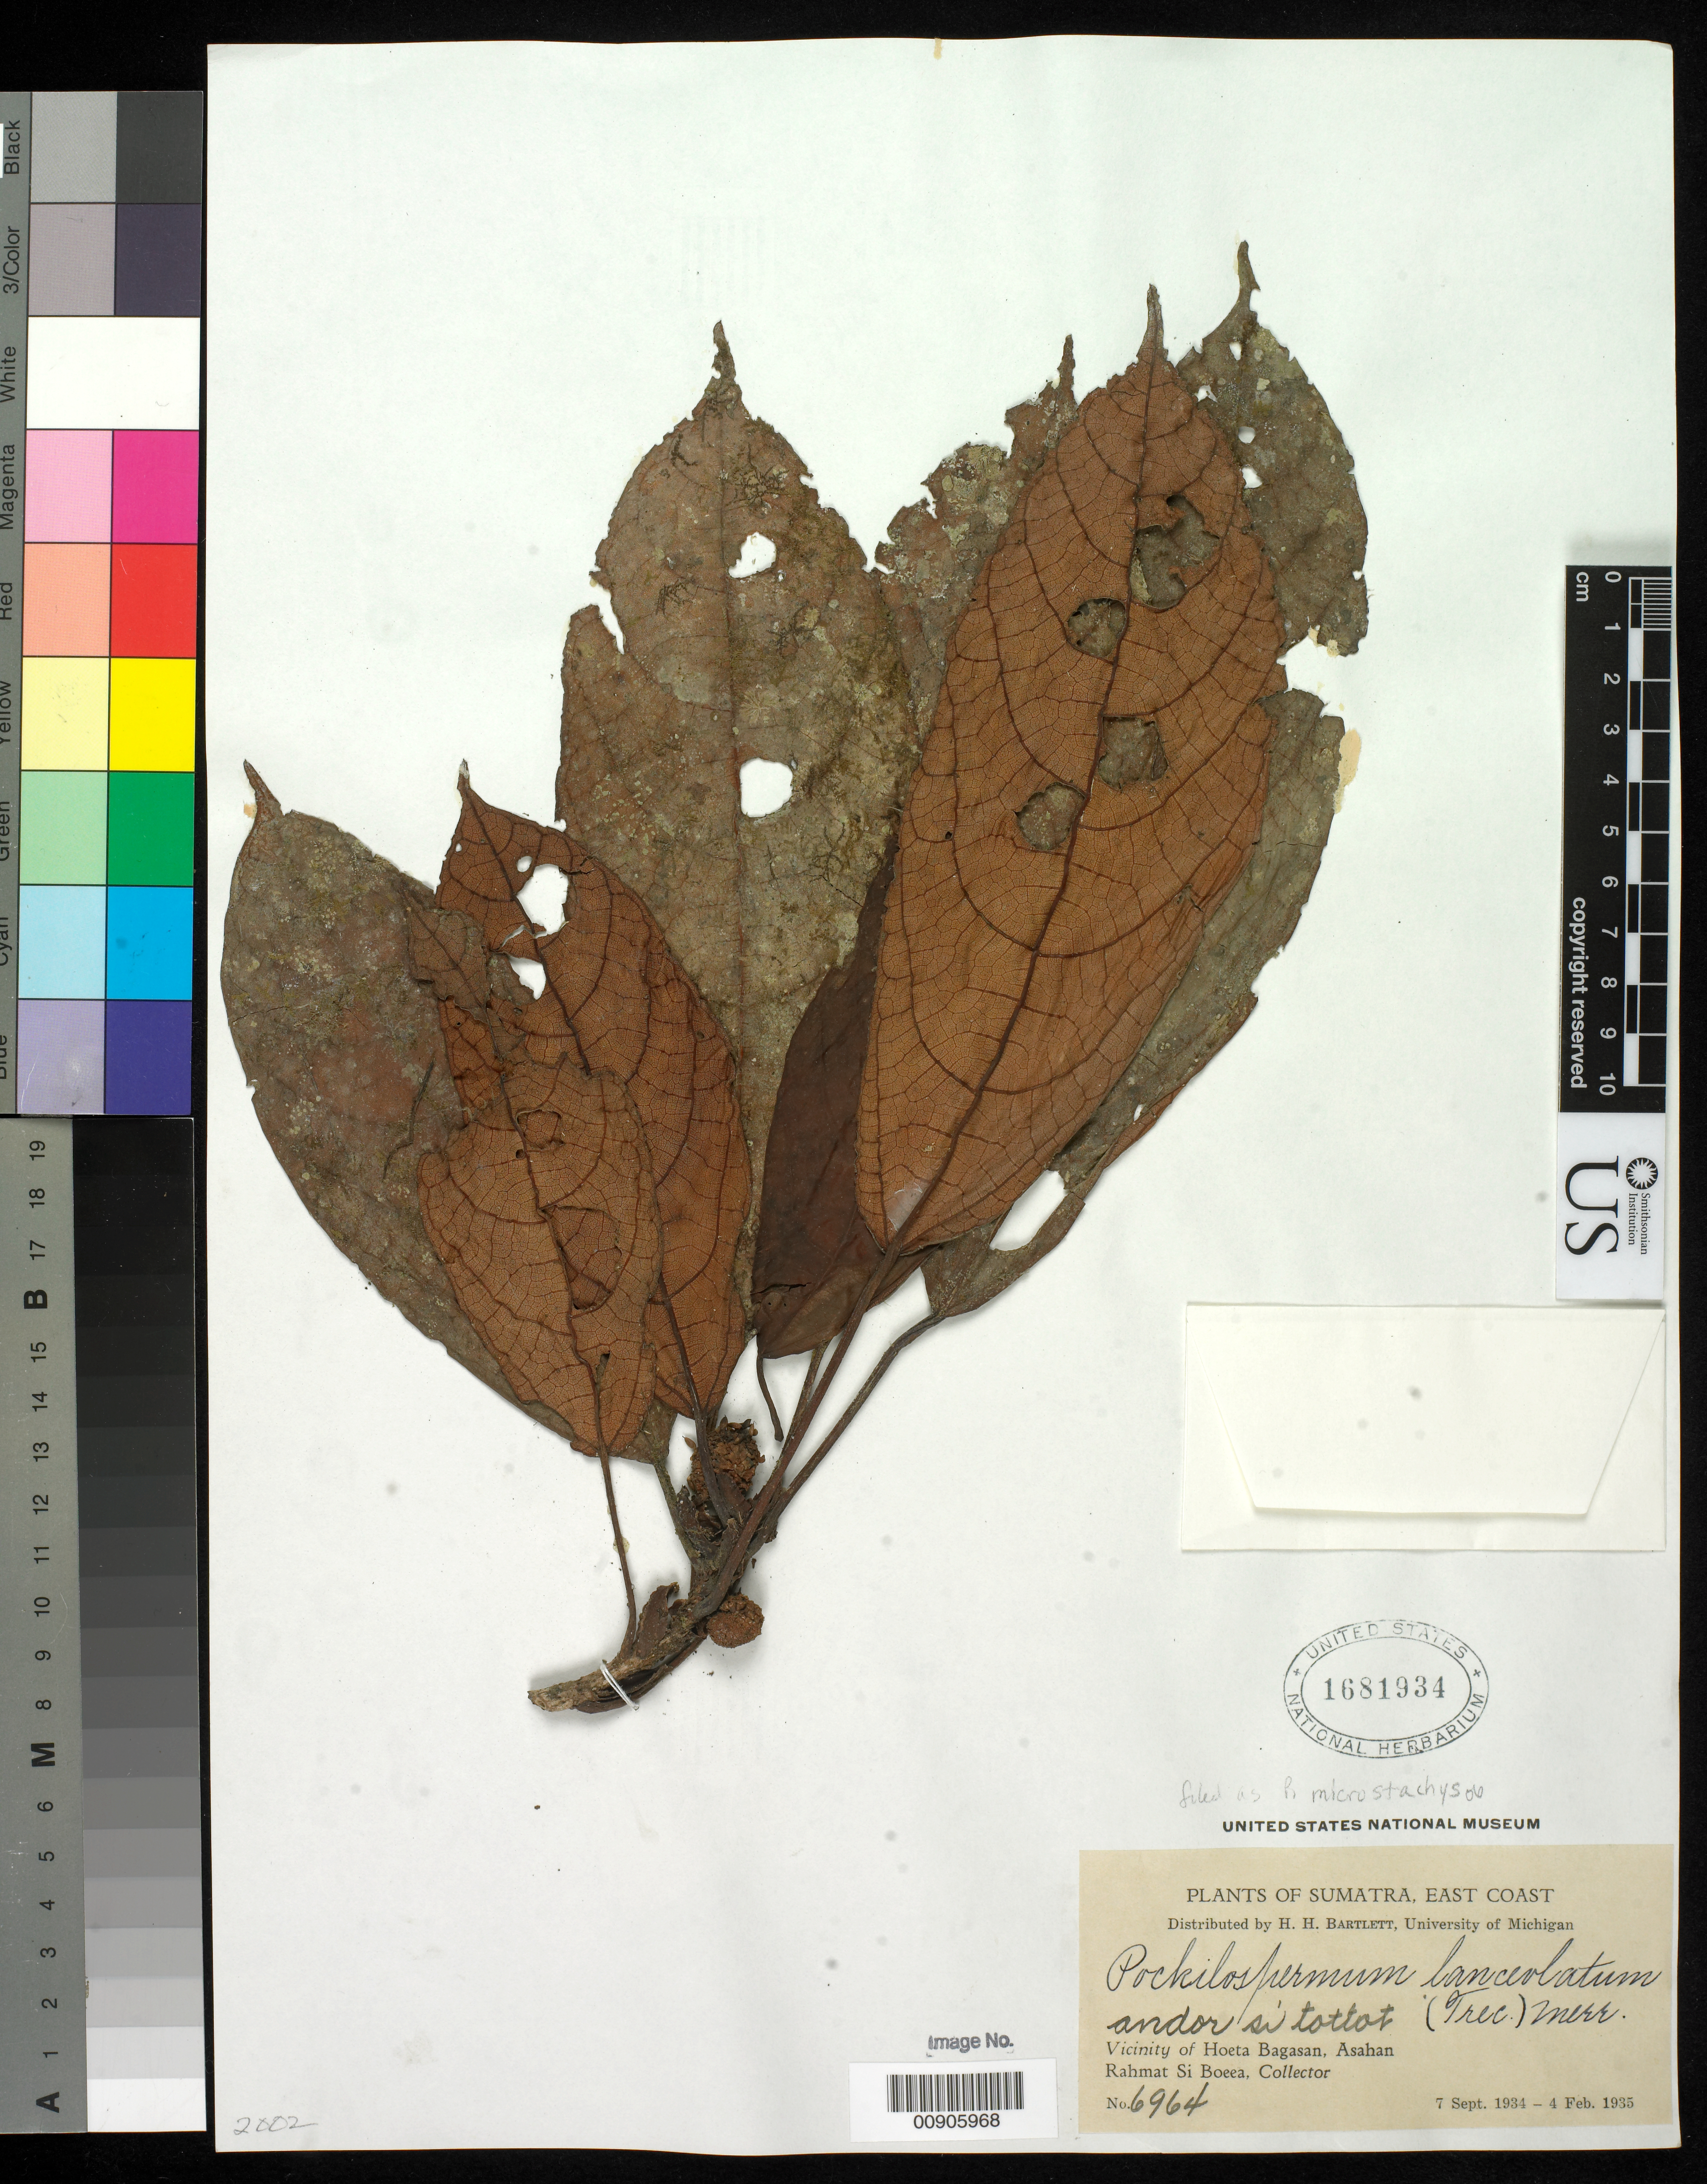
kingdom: Plantae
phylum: Tracheophyta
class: Magnoliopsida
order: Rosales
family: Urticaceae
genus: Poikilospermum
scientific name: Poikilospermum microstachys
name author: (Barg.-Petr.) Merr.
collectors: Rahmat Si Boeea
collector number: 6964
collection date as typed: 07 Sep 1934 to 04 Feb 1935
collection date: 1934-09-07/1935-02-04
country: Indonesia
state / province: Sumatra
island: Sumatra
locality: Sumatra, East Coast. Vicinity of Hoeta Bagasan, Asahan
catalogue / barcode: US 1681934